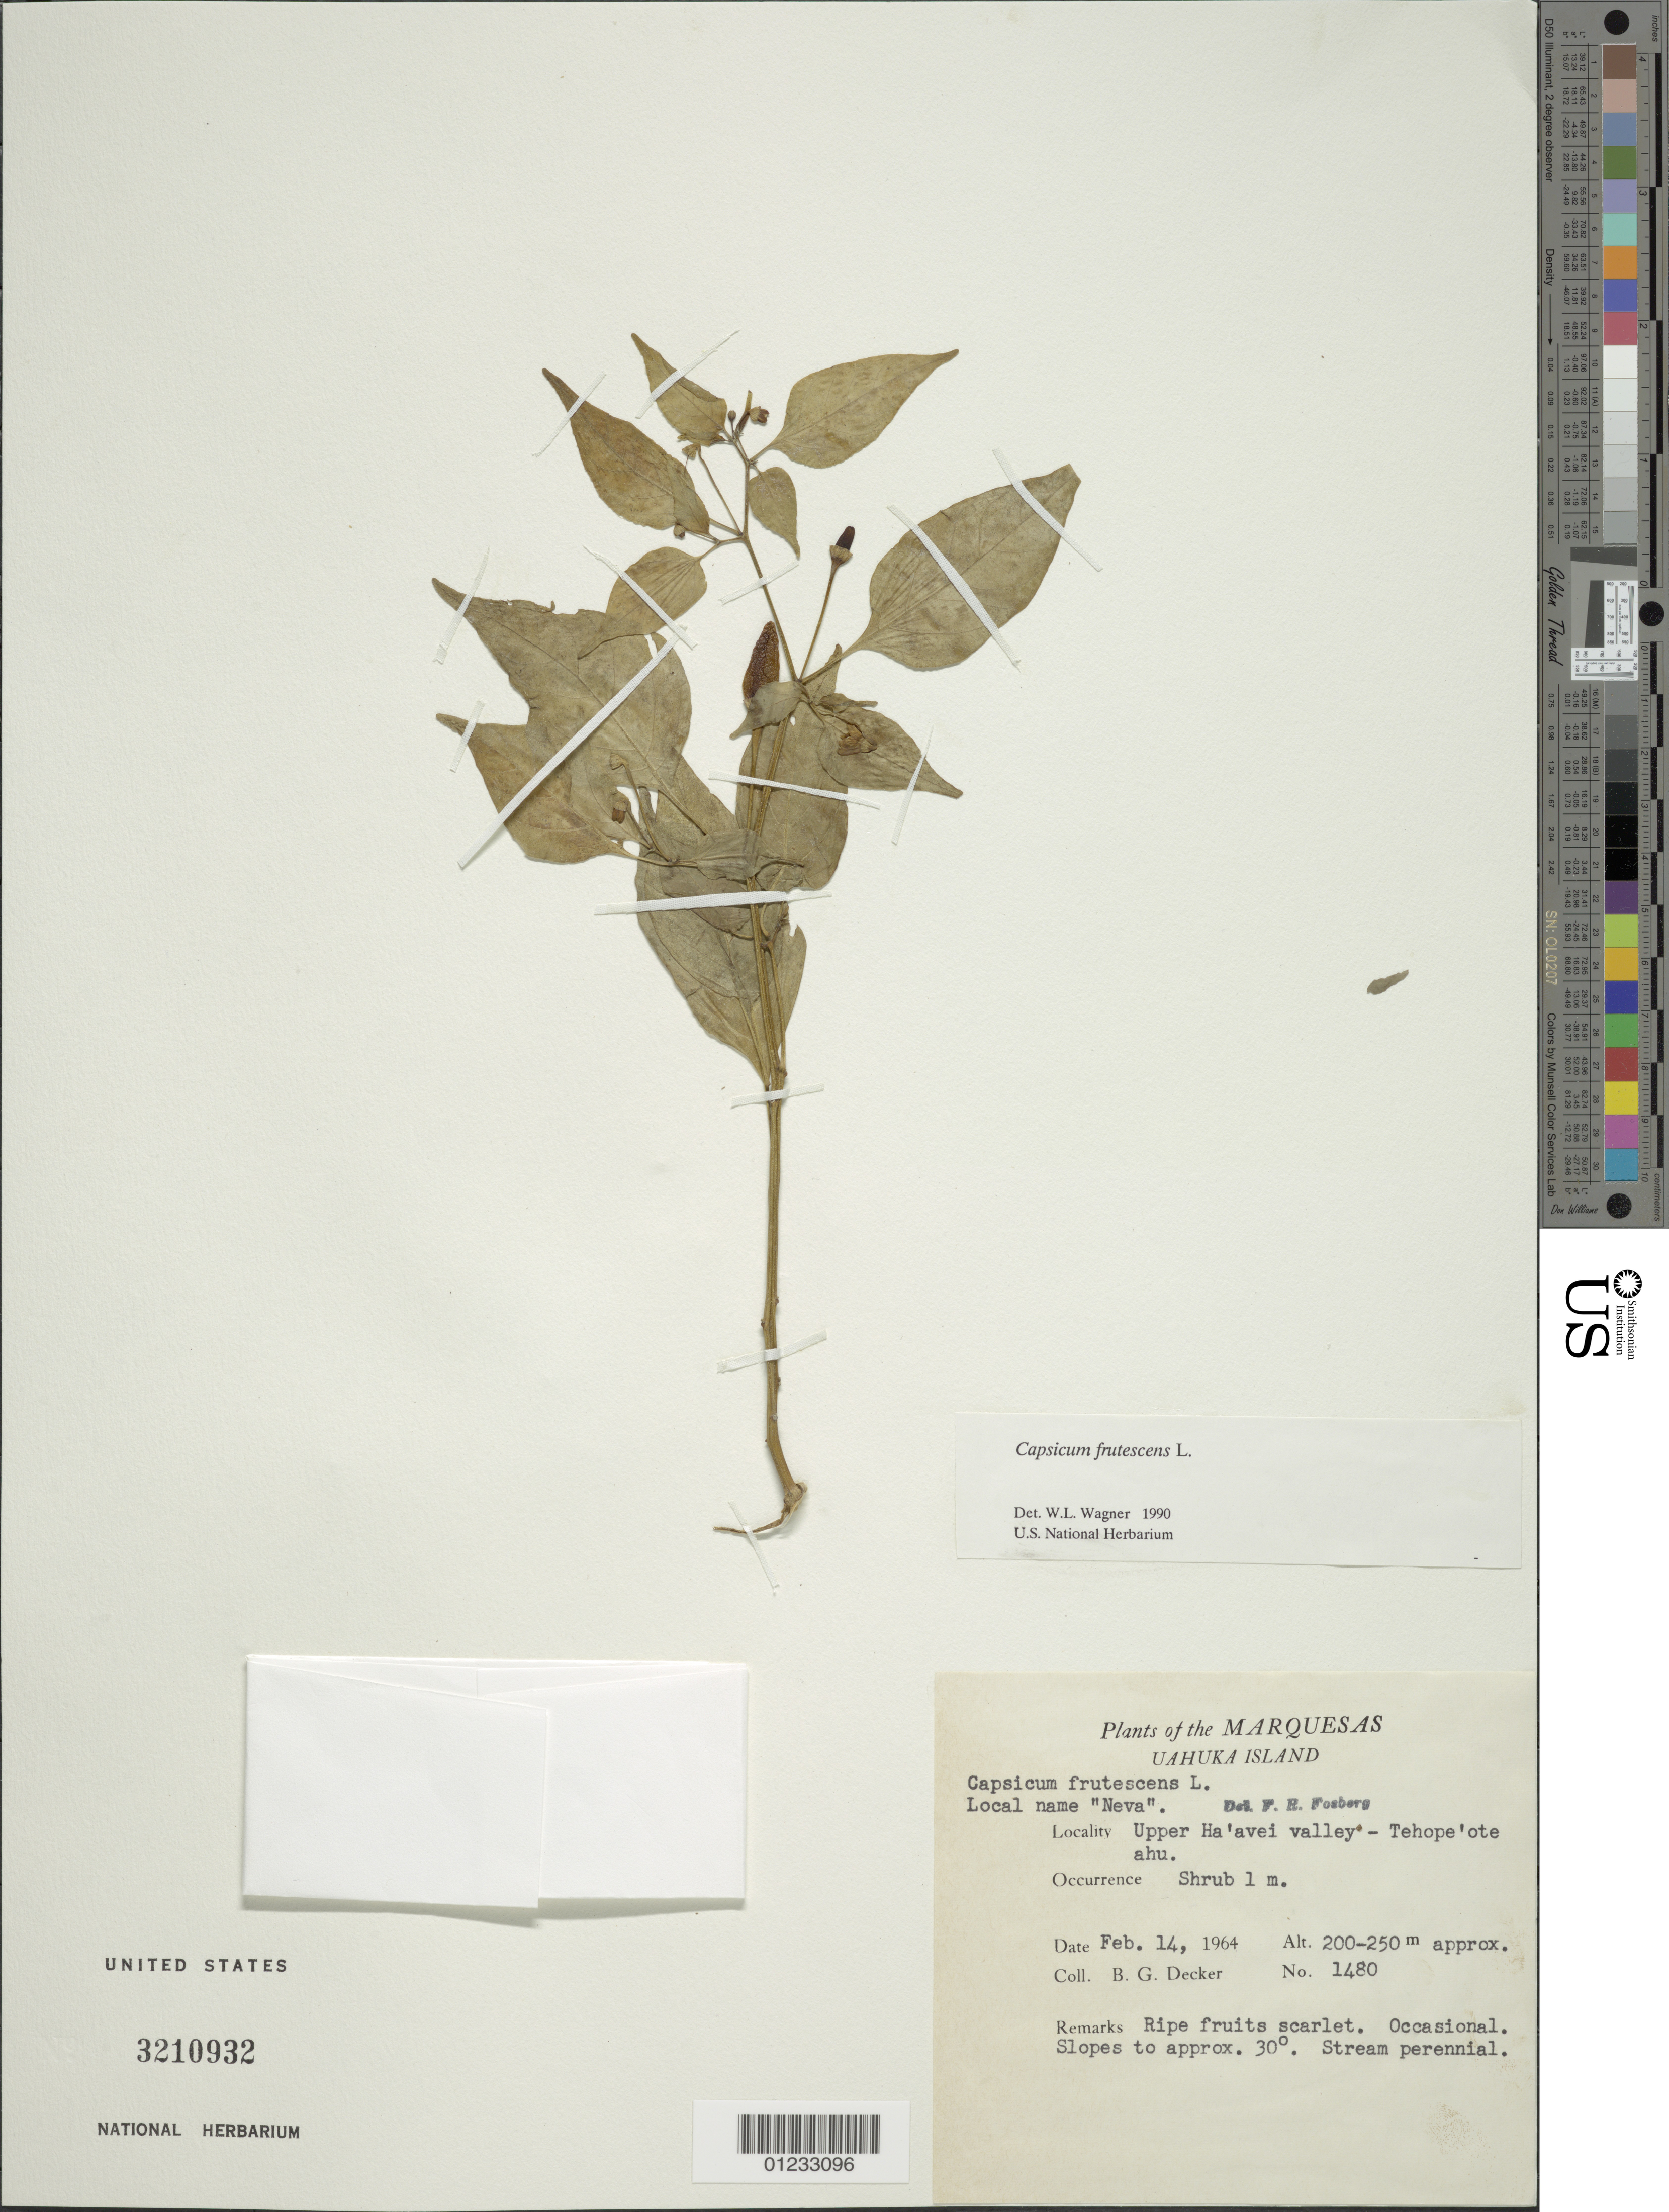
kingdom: Plantae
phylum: Tracheophyta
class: Magnoliopsida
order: Solanales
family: Solanaceae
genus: Capsicum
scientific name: Capsicum frutescens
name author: L.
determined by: Wagner, W. L., (BOT), Smithsonian Institution - National Museum of Natural History (UNITED STATES)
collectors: B. G. Decker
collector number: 1480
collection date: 1964-02-14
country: French Polynesia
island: Ua Huka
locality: Upper Ha'avei Valley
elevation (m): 200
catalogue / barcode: US 3210932